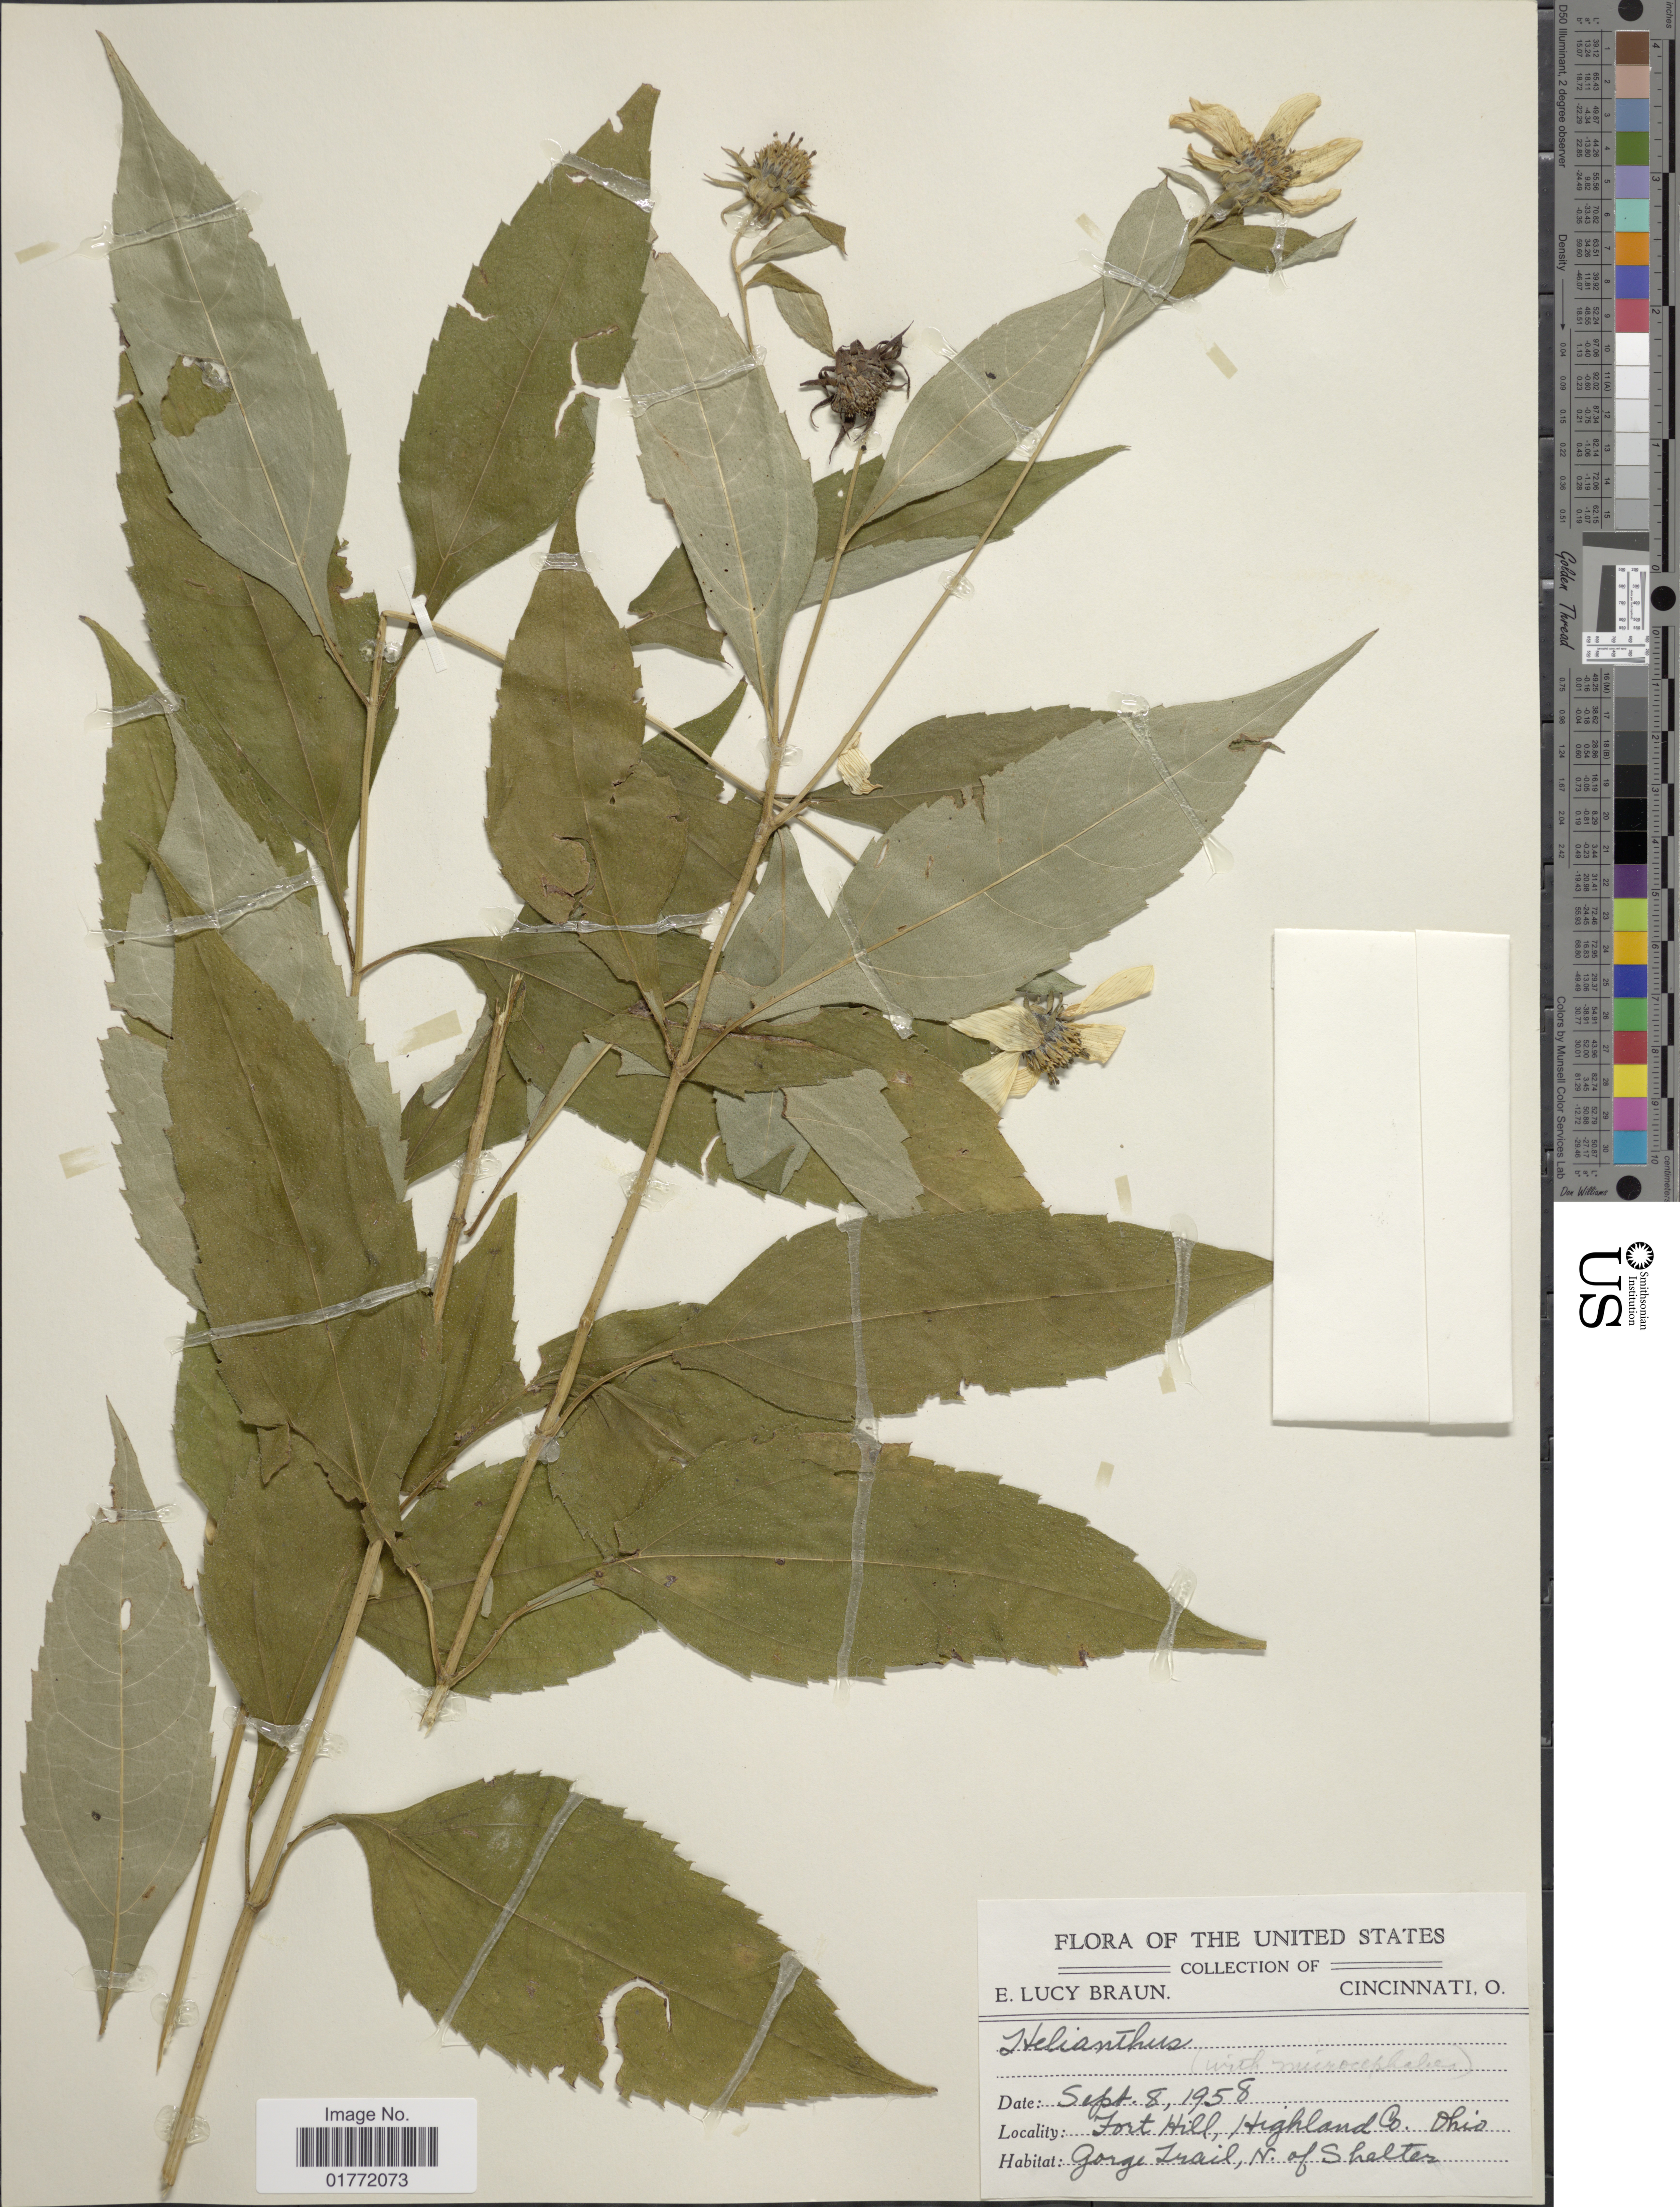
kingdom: Plantae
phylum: Tracheophyta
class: Magnoliopsida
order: Asterales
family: Asteraceae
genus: Helianthus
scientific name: Helianthus sp.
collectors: E. L. Braun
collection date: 1958-09-08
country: United States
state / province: Ohio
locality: Fort Hill, Highland Co.